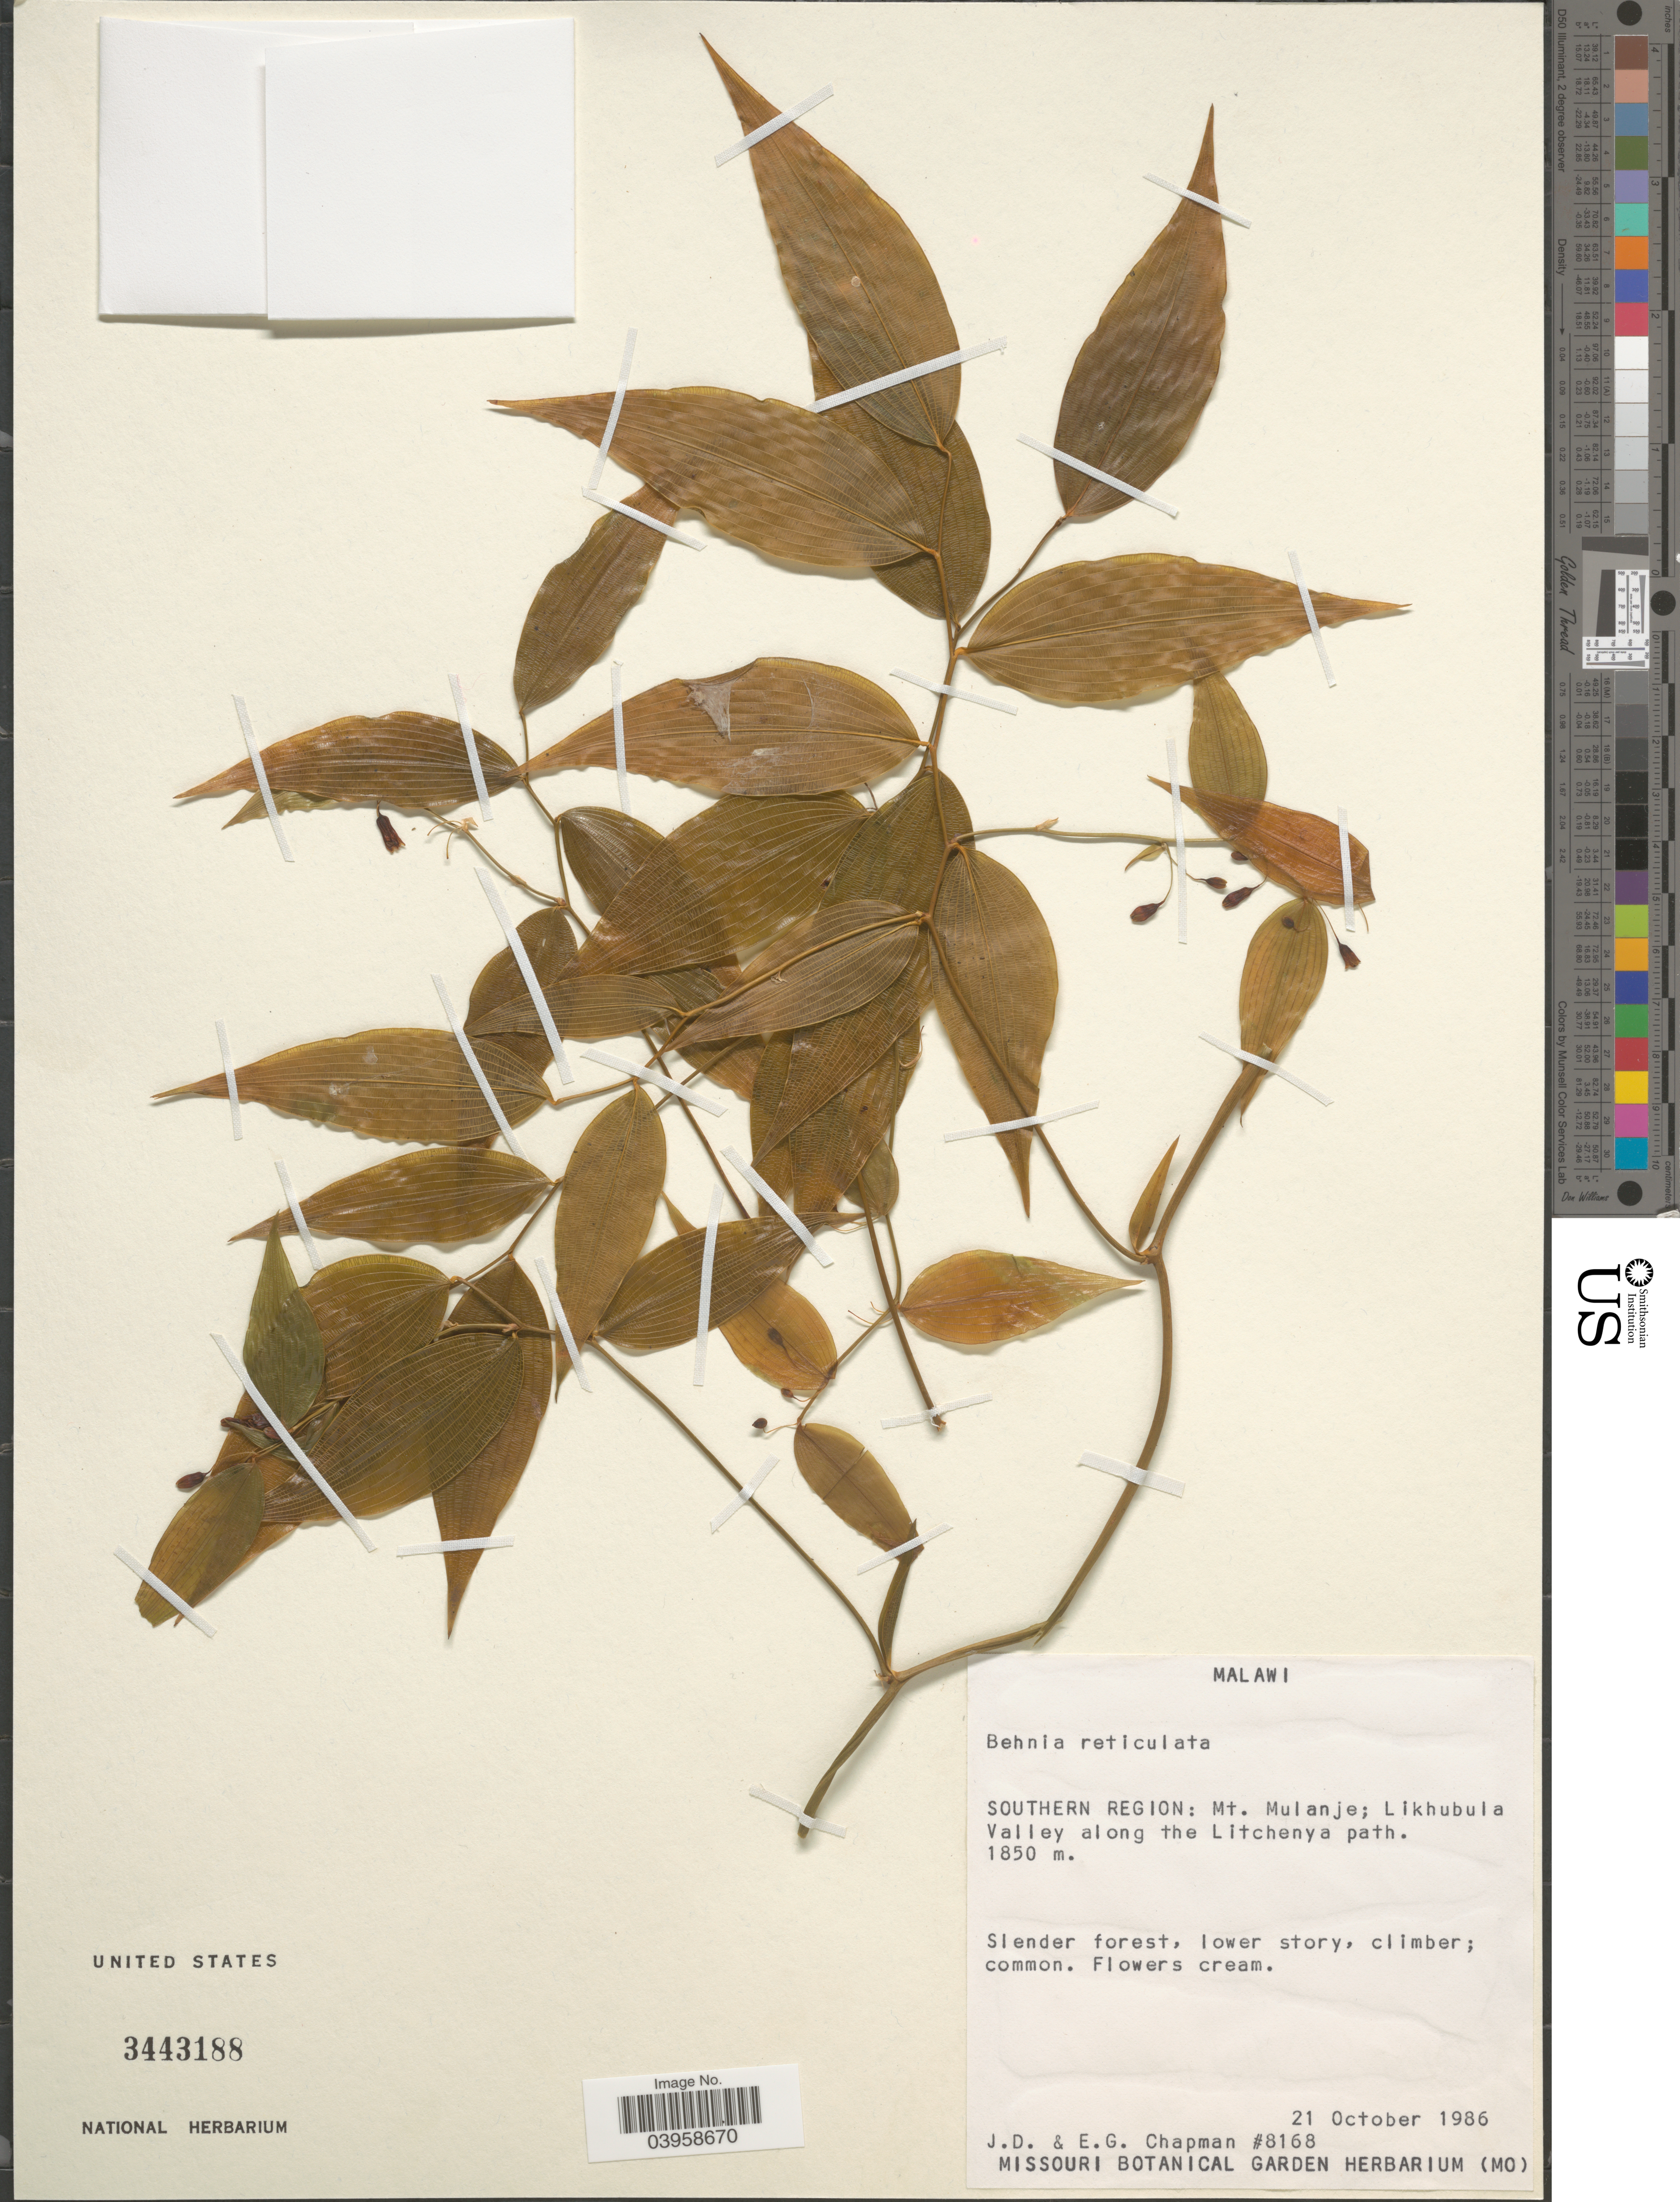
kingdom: Plantae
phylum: Tracheophyta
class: Liliopsida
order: Asparagales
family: Asparagaceae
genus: Behnia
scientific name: Behnia reticulata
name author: (Thunb.) Didr.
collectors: J. D. Chapman & E. Chapman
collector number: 8168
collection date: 1986-10-21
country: Malawi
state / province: Southern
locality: Southern Region: Mt. Mulanje; Likhubula Valley along the Litchenya path.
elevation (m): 1850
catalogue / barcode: US 3443188